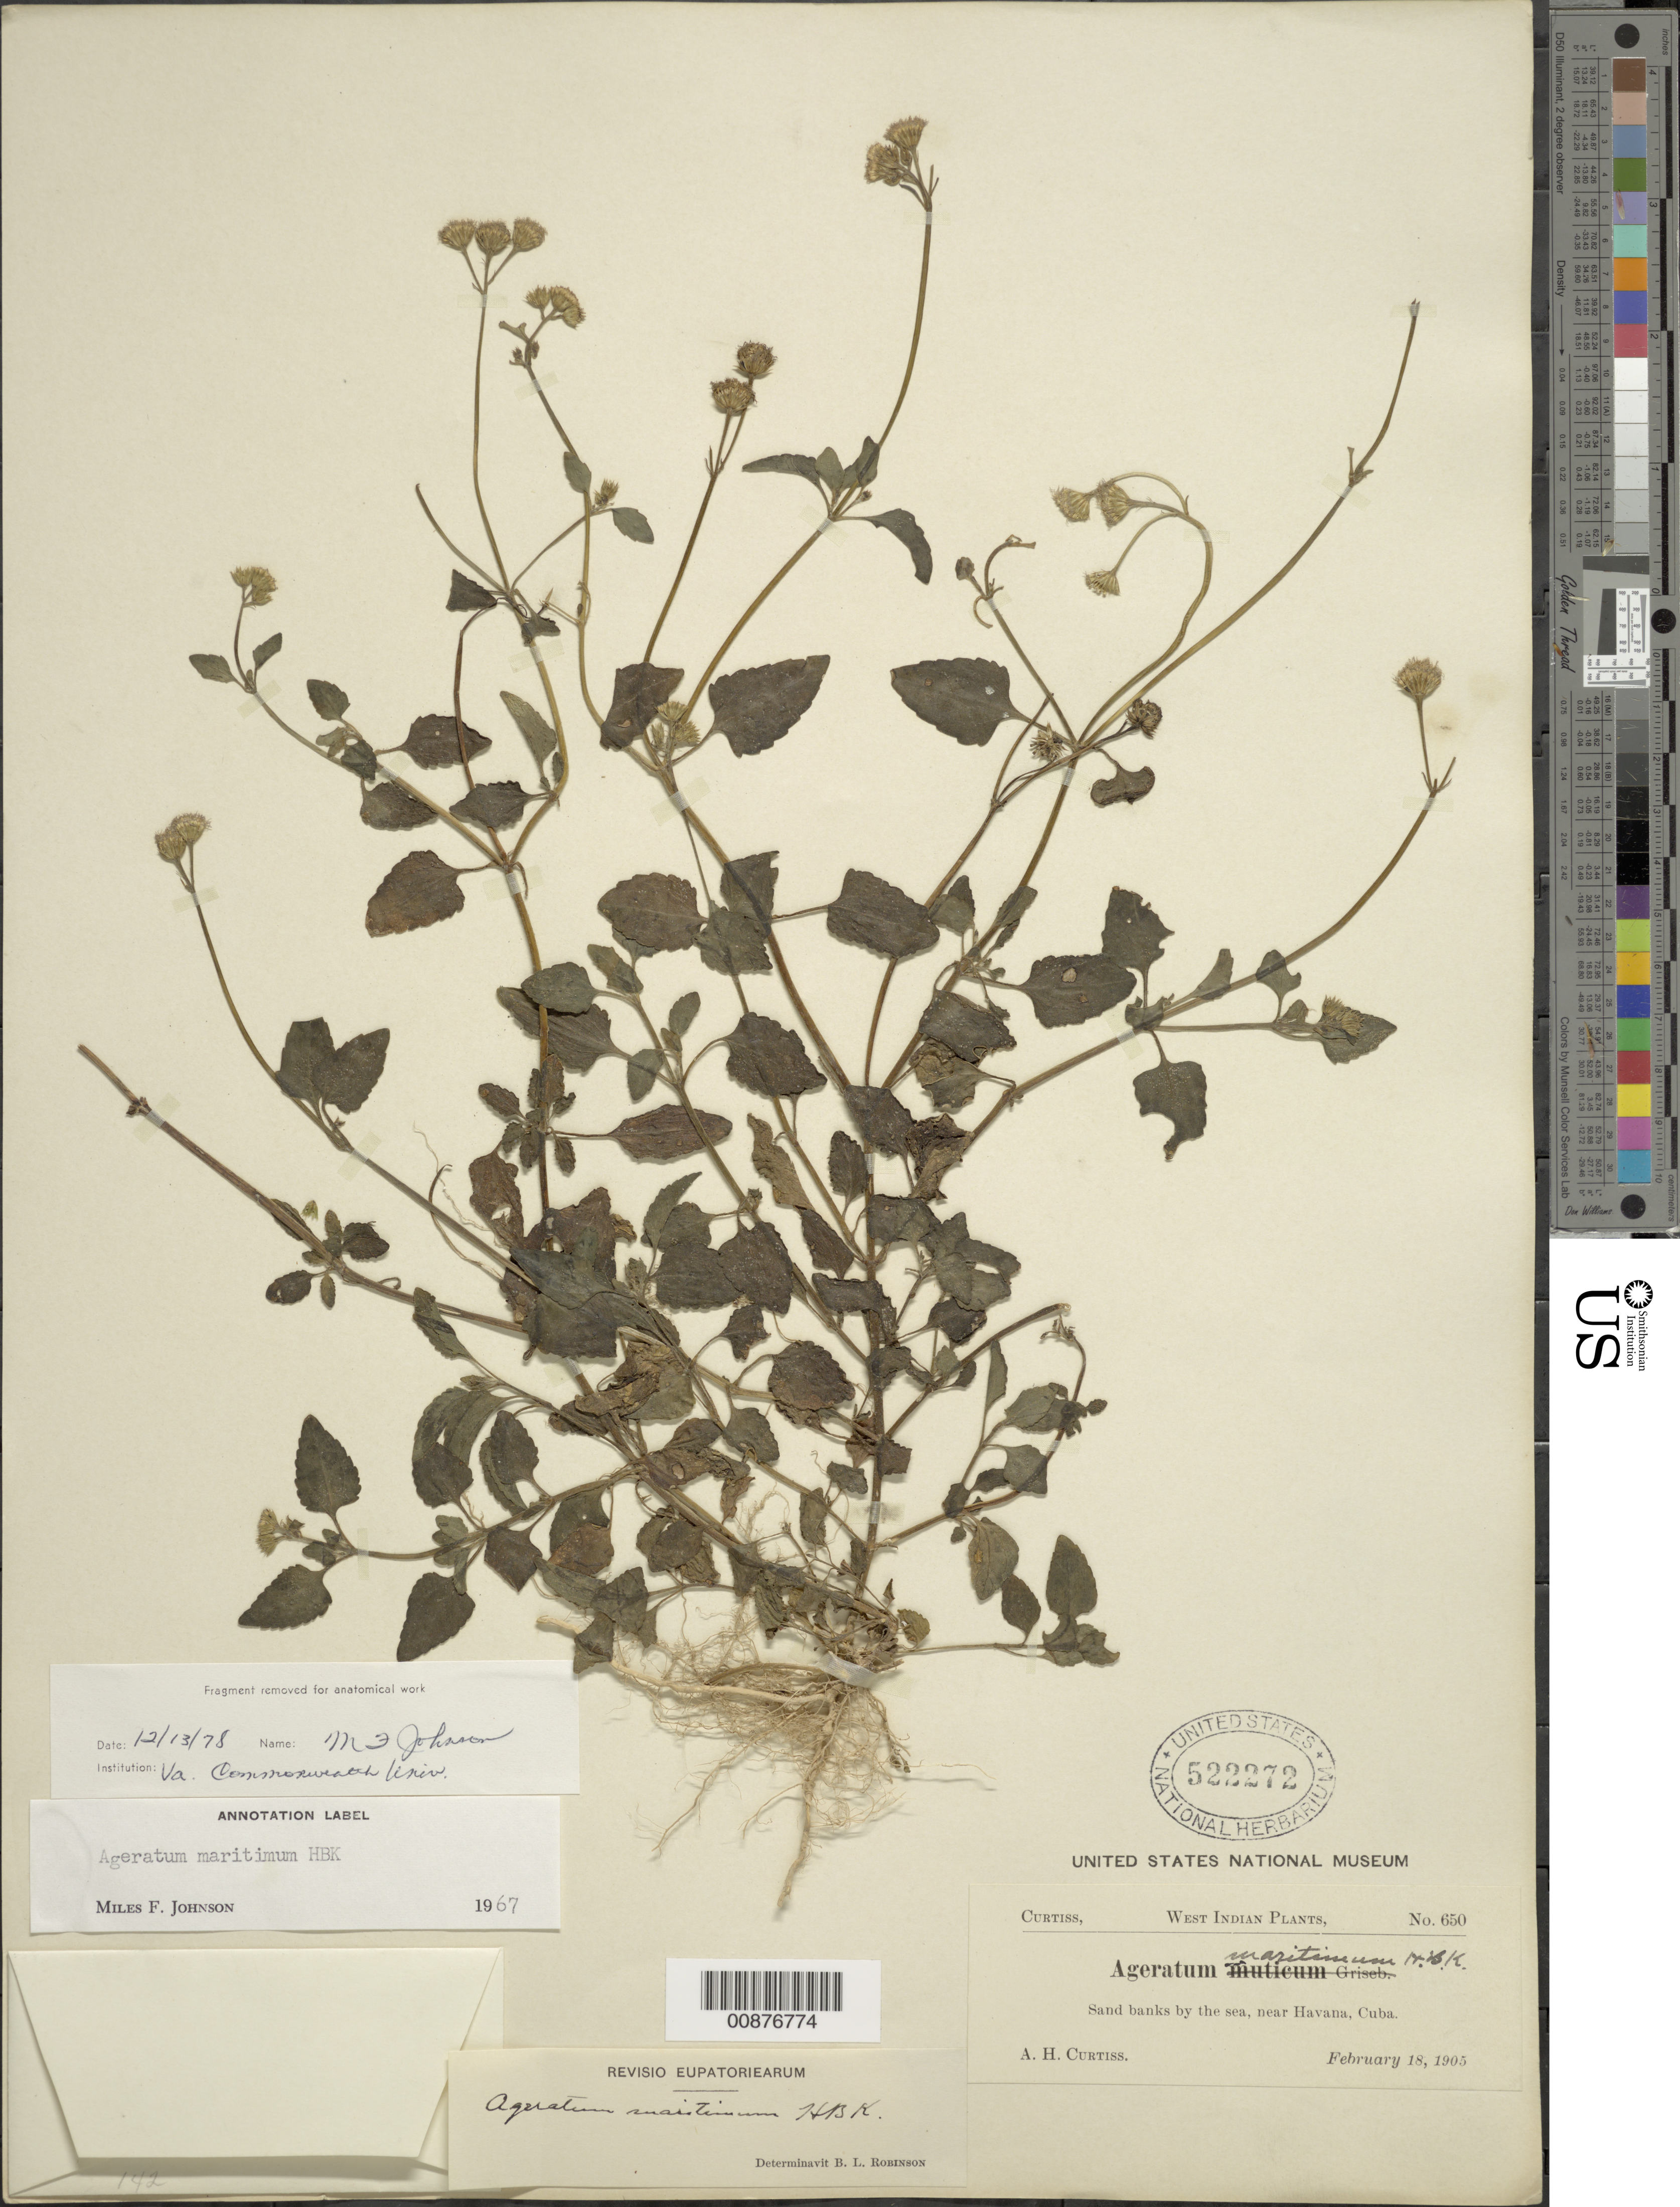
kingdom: Plantae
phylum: Tracheophyta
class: Magnoliopsida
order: Asterales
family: Asteraceae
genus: Ageratum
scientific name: Ageratum maritimum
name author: Kunth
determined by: Robinson, B. L.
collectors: A. H. Curtiss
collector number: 650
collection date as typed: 18 Feb 1905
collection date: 1905-02-18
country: Cuba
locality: Near Havana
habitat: Sand banks by sea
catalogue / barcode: US 522272